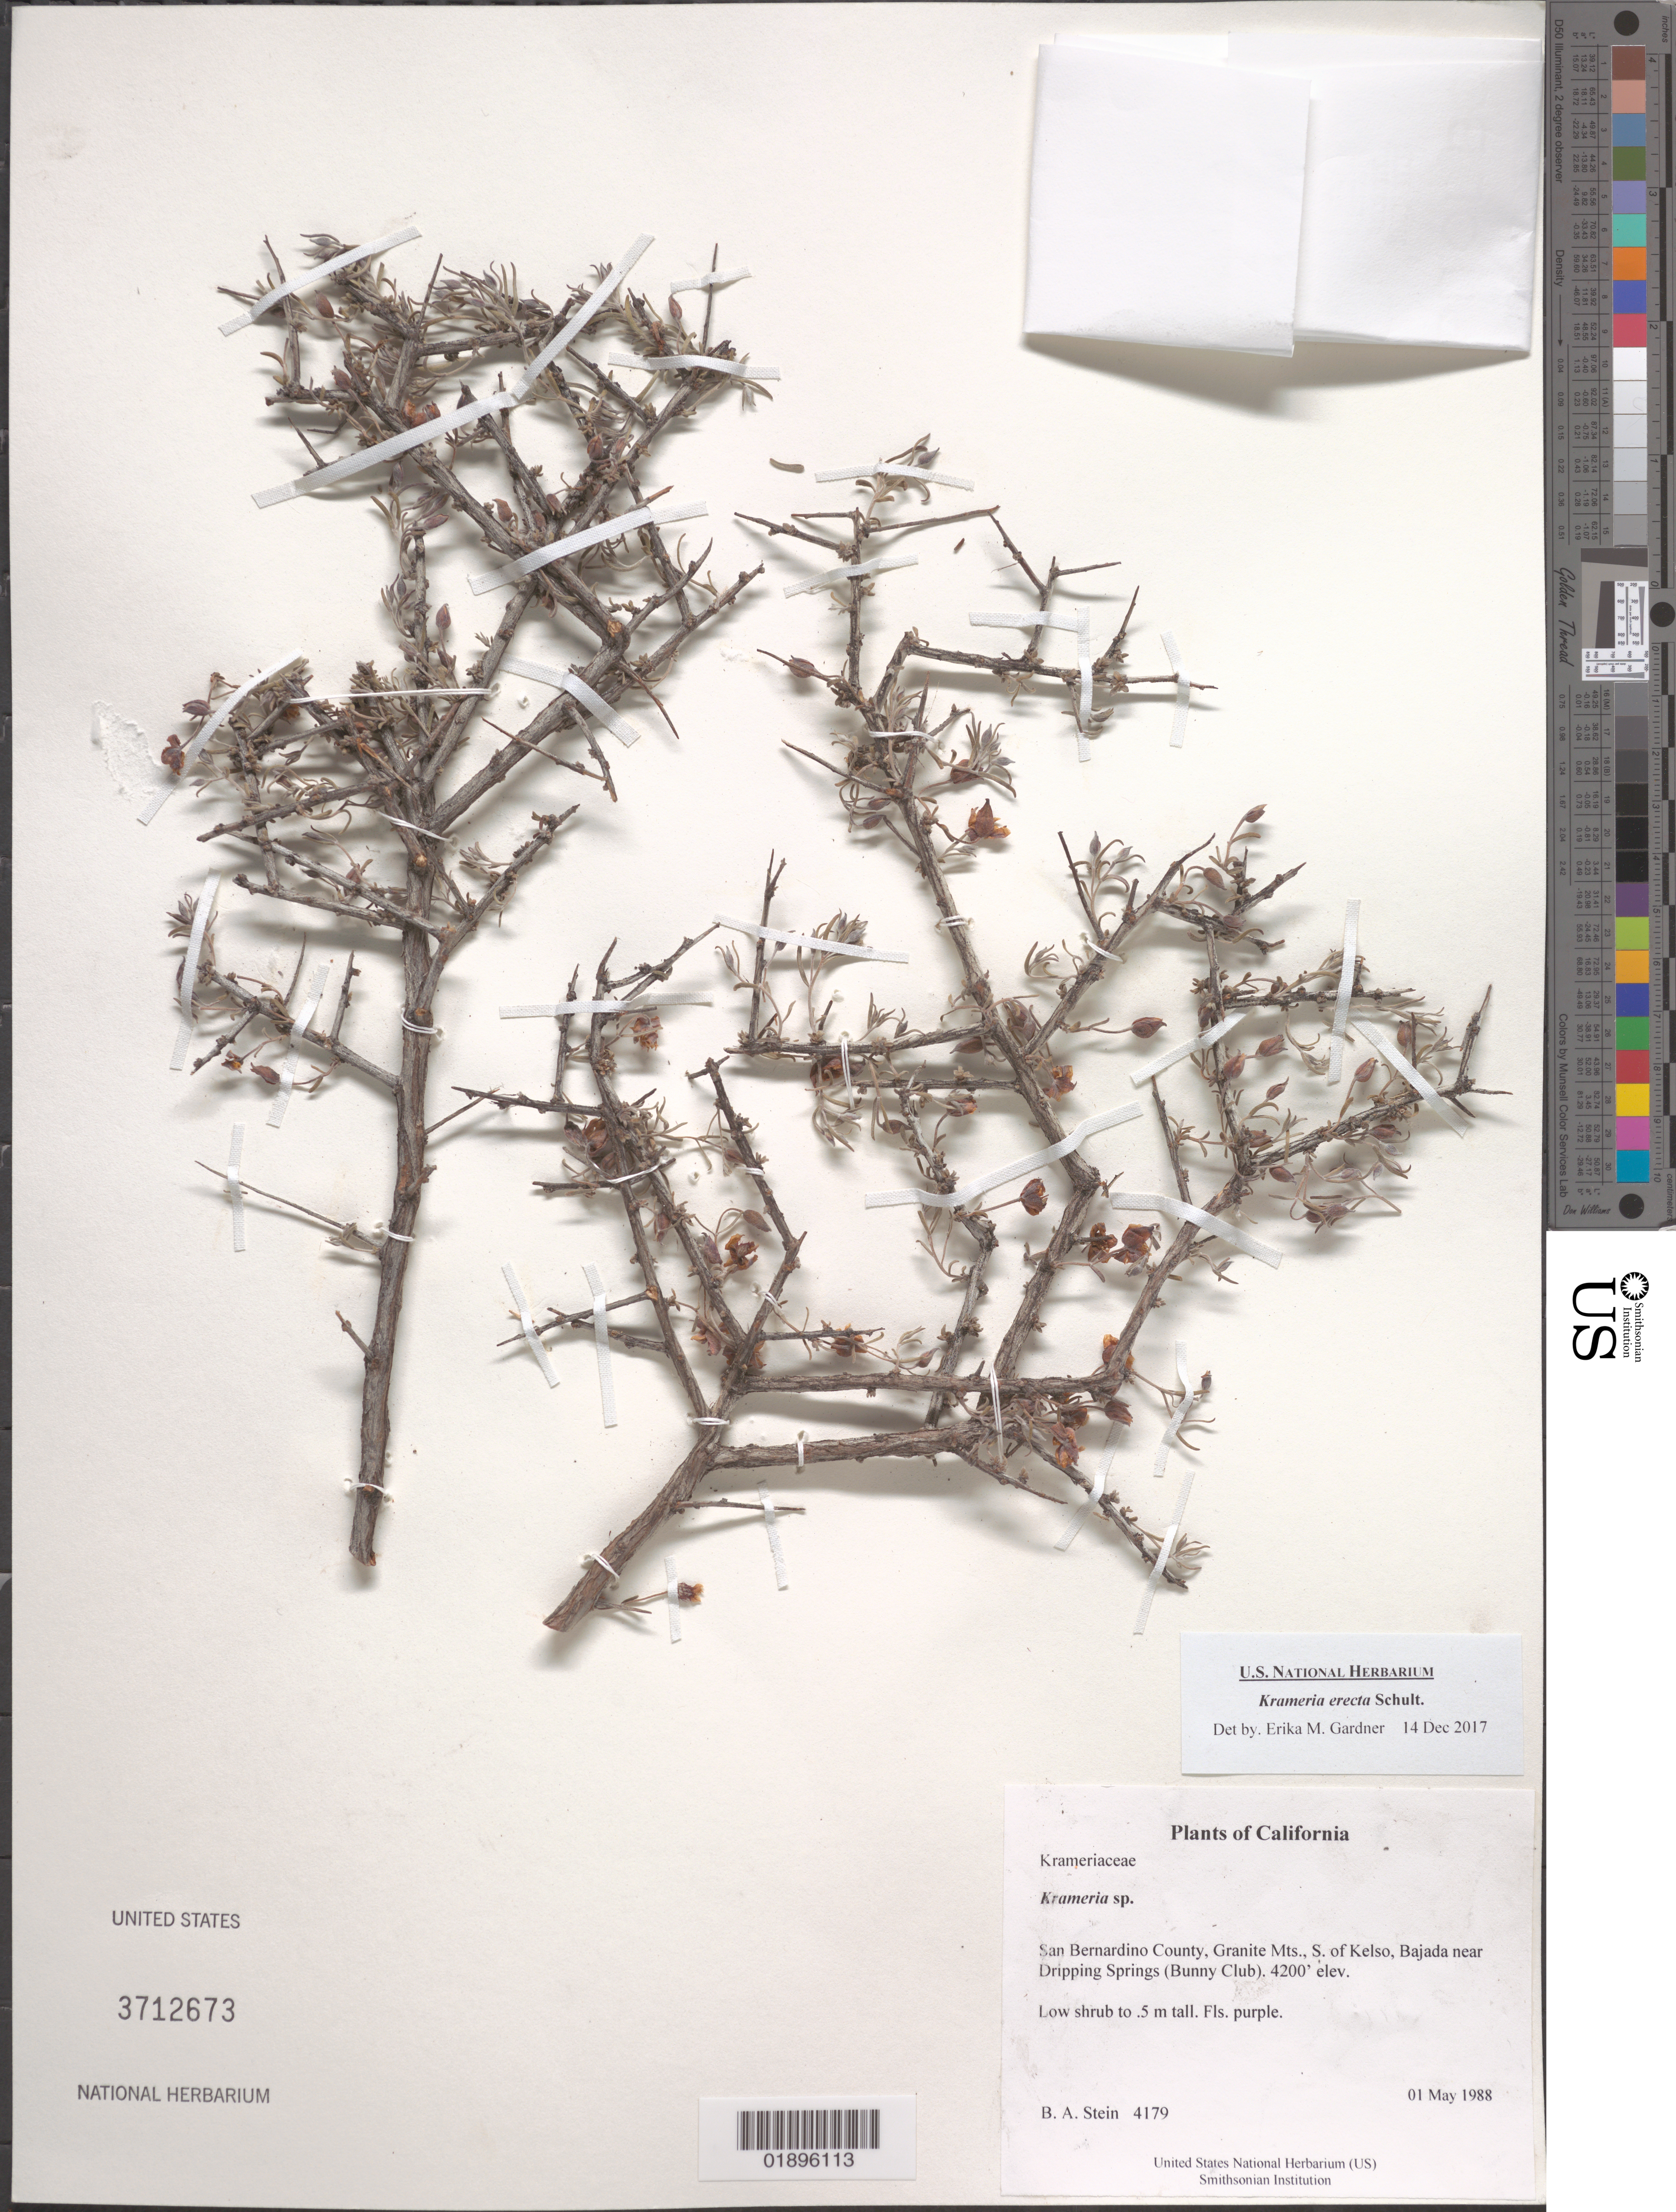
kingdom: Plantae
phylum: Tracheophyta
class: Magnoliopsida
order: Zygophyllales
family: Krameriaceae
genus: Krameria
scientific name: Krameria erecta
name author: Willd. ex Schult.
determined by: Gardner, E. M.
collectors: B. A. Stein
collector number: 4179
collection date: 1988-05-01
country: United States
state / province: California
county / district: San Bernardino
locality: Granite Mts., S. of Kelso, Bajada near Dripping Springs Country Club.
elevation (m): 1280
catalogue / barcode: US 3712673